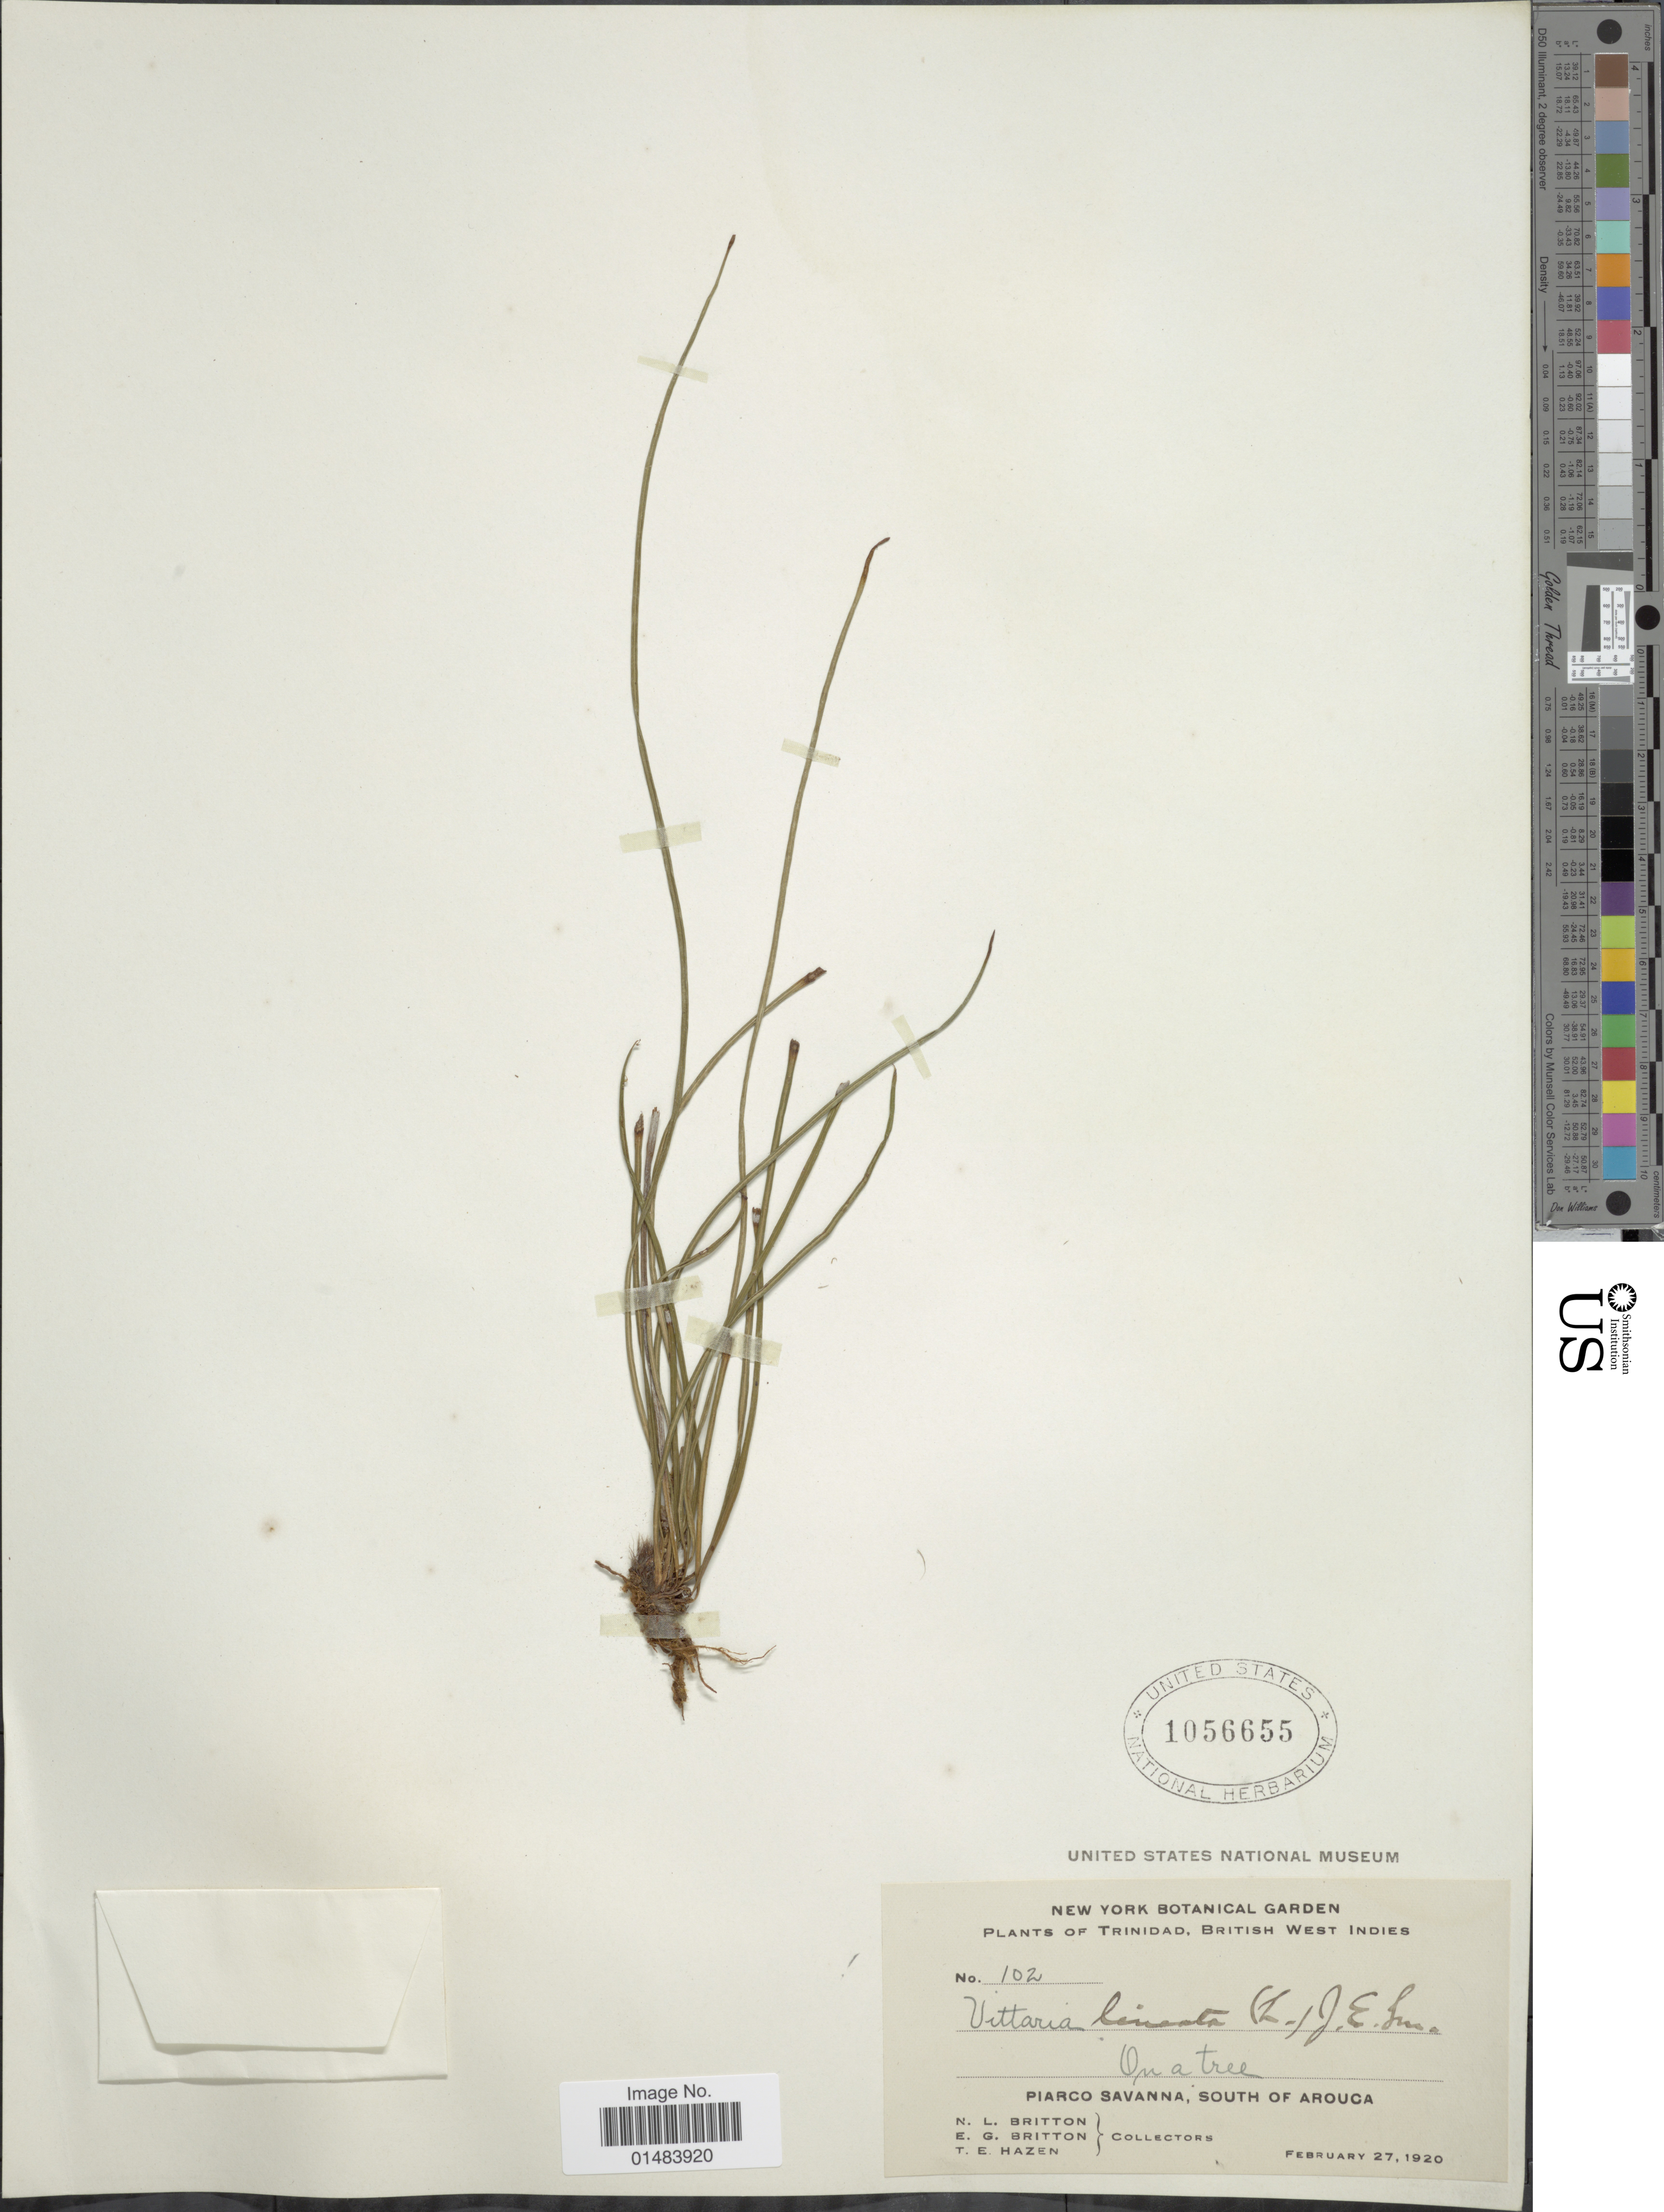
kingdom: Plantae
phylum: Tracheophyta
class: Polypodiopsida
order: Polypodiales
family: Pteridaceae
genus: Vittaria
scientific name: Vittaria lineata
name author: (L.) Sm.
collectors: N. Britton, E. G. Britton & T. E. Hazen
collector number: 102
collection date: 1920-02-27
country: Trinidad and Tobago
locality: Trinidad, British West Indies, Piarco Savanna, South Arouca.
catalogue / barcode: US 1056655